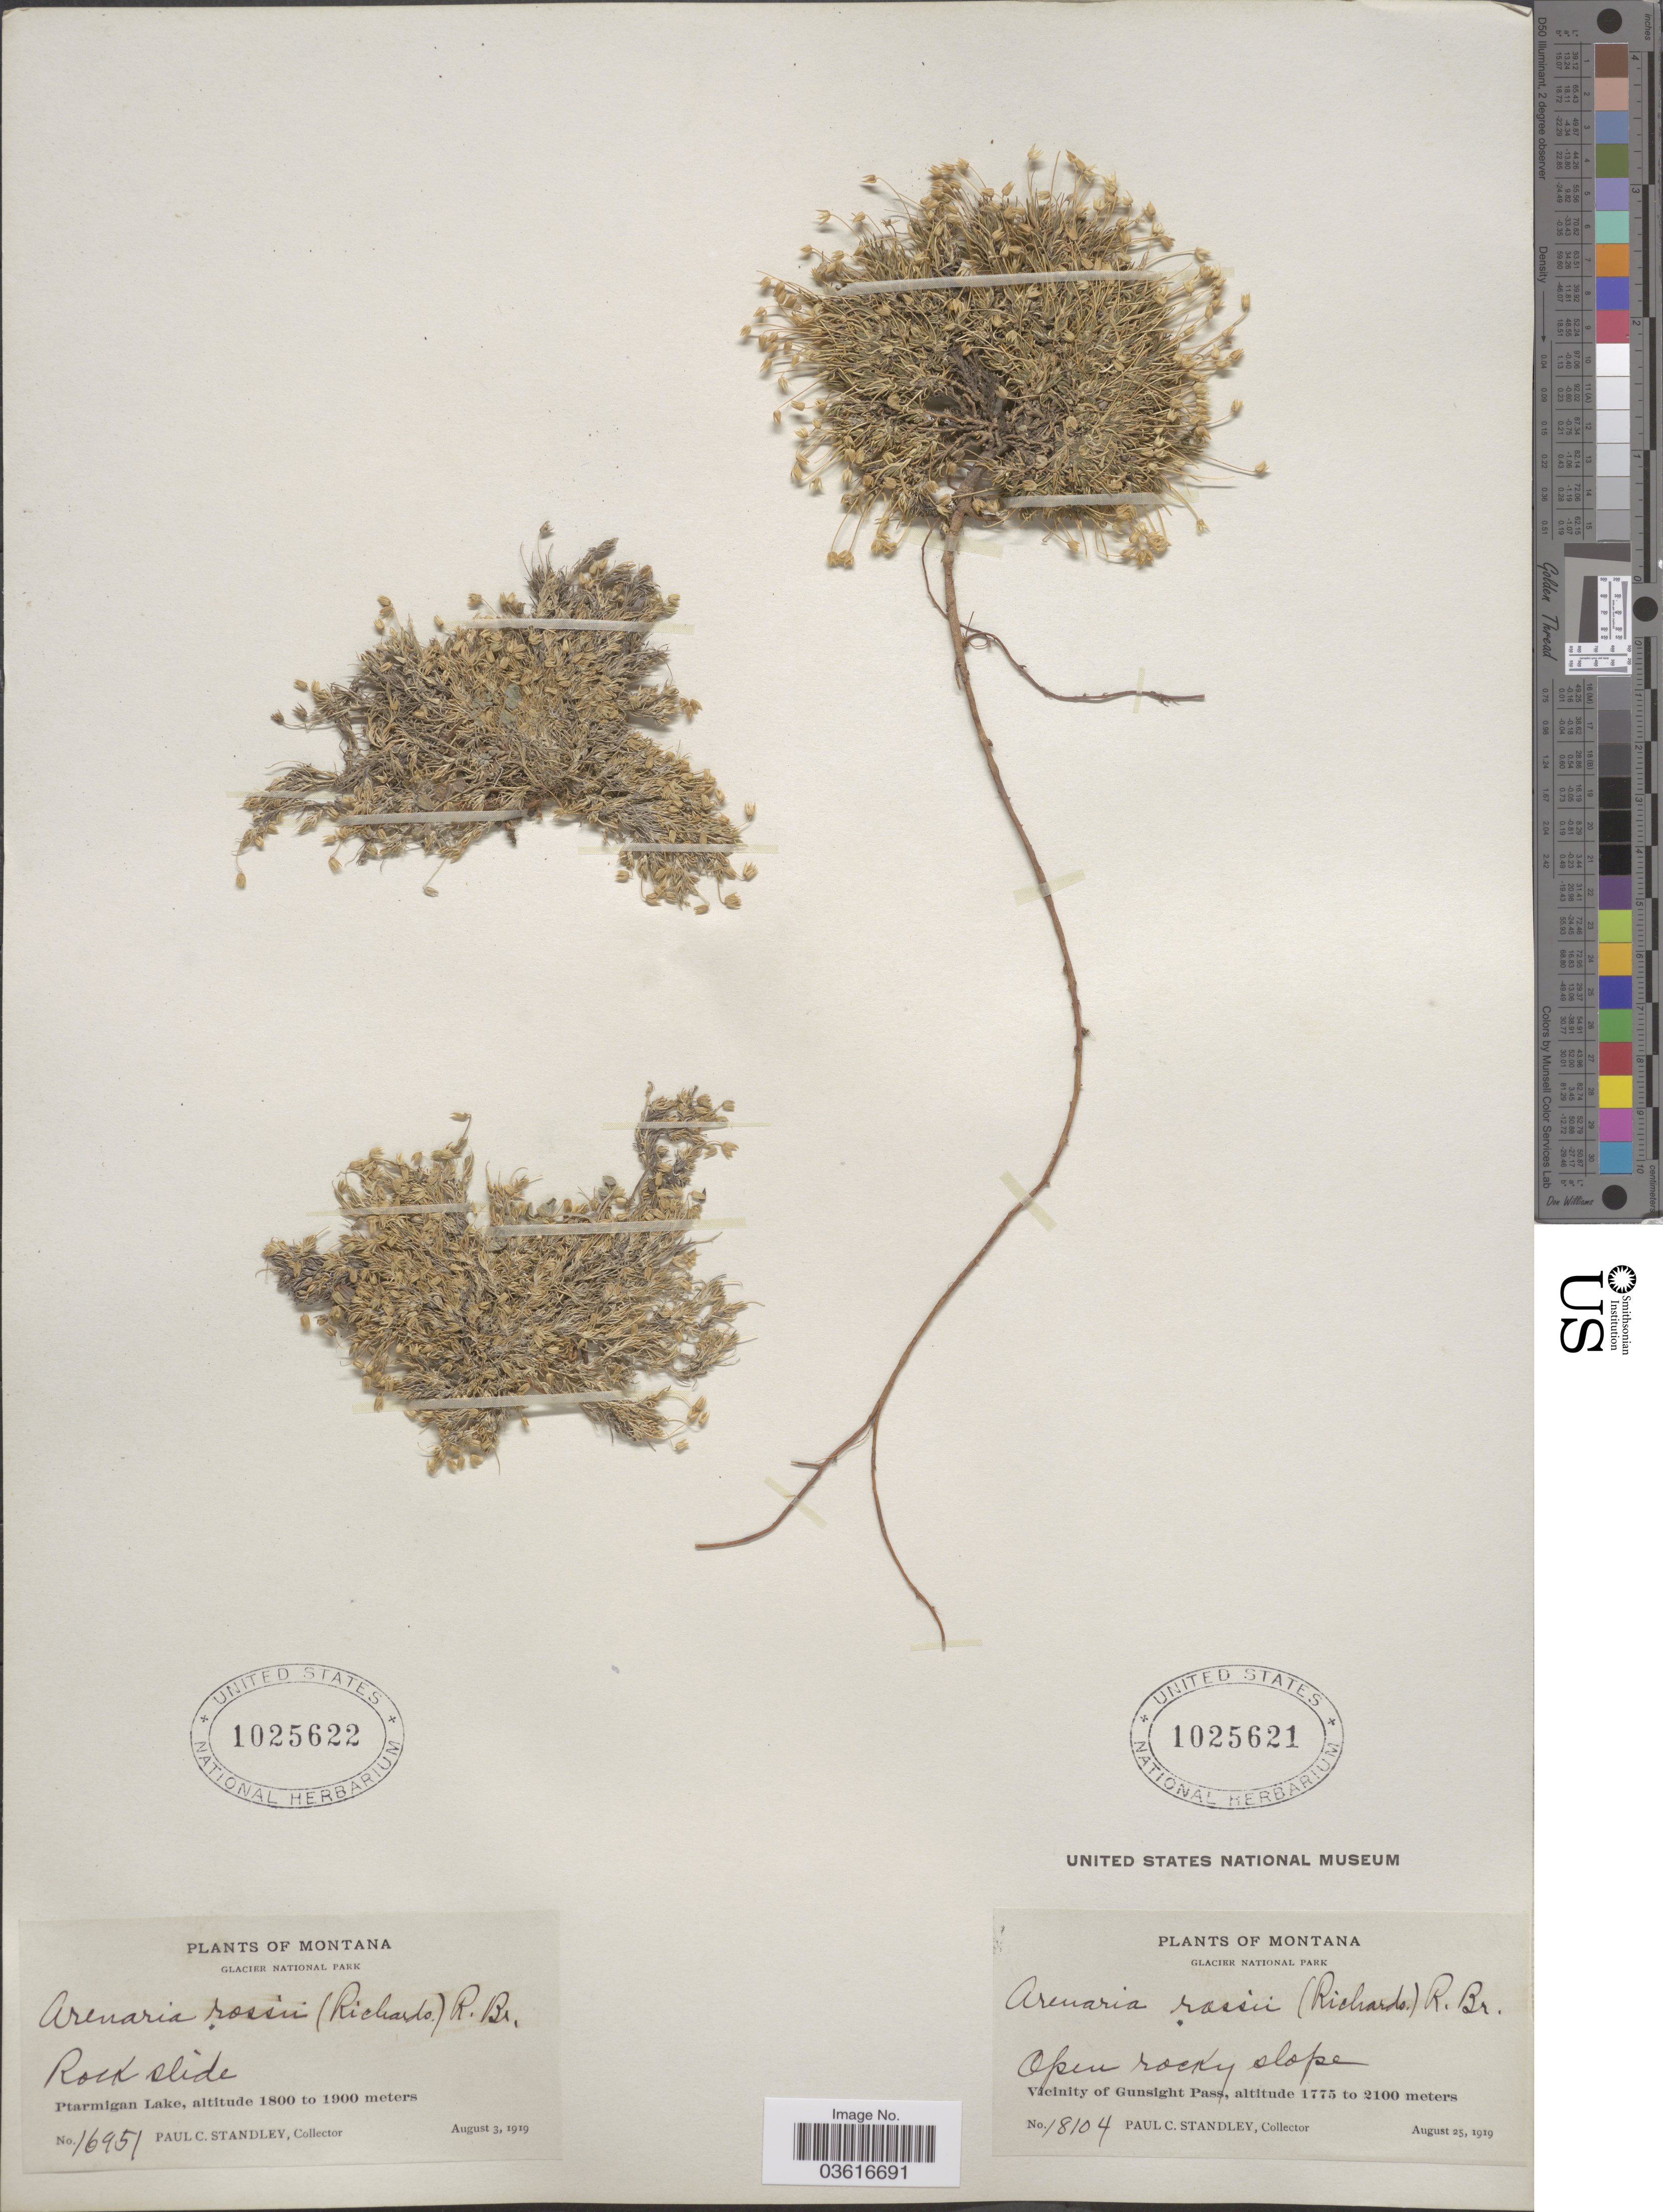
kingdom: Plantae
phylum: Tracheophyta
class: Magnoliopsida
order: Caryophyllales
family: Caryophyllaceae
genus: Minuartia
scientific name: Minuartia rossii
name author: (R. Br. ex Richardson) Graebn.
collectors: P. C. Standley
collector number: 18104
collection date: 1919-08-25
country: United States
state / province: Montana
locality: Glacier National Park. Vicinity of Gunsight Pass.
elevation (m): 1775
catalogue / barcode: US 1025621-2